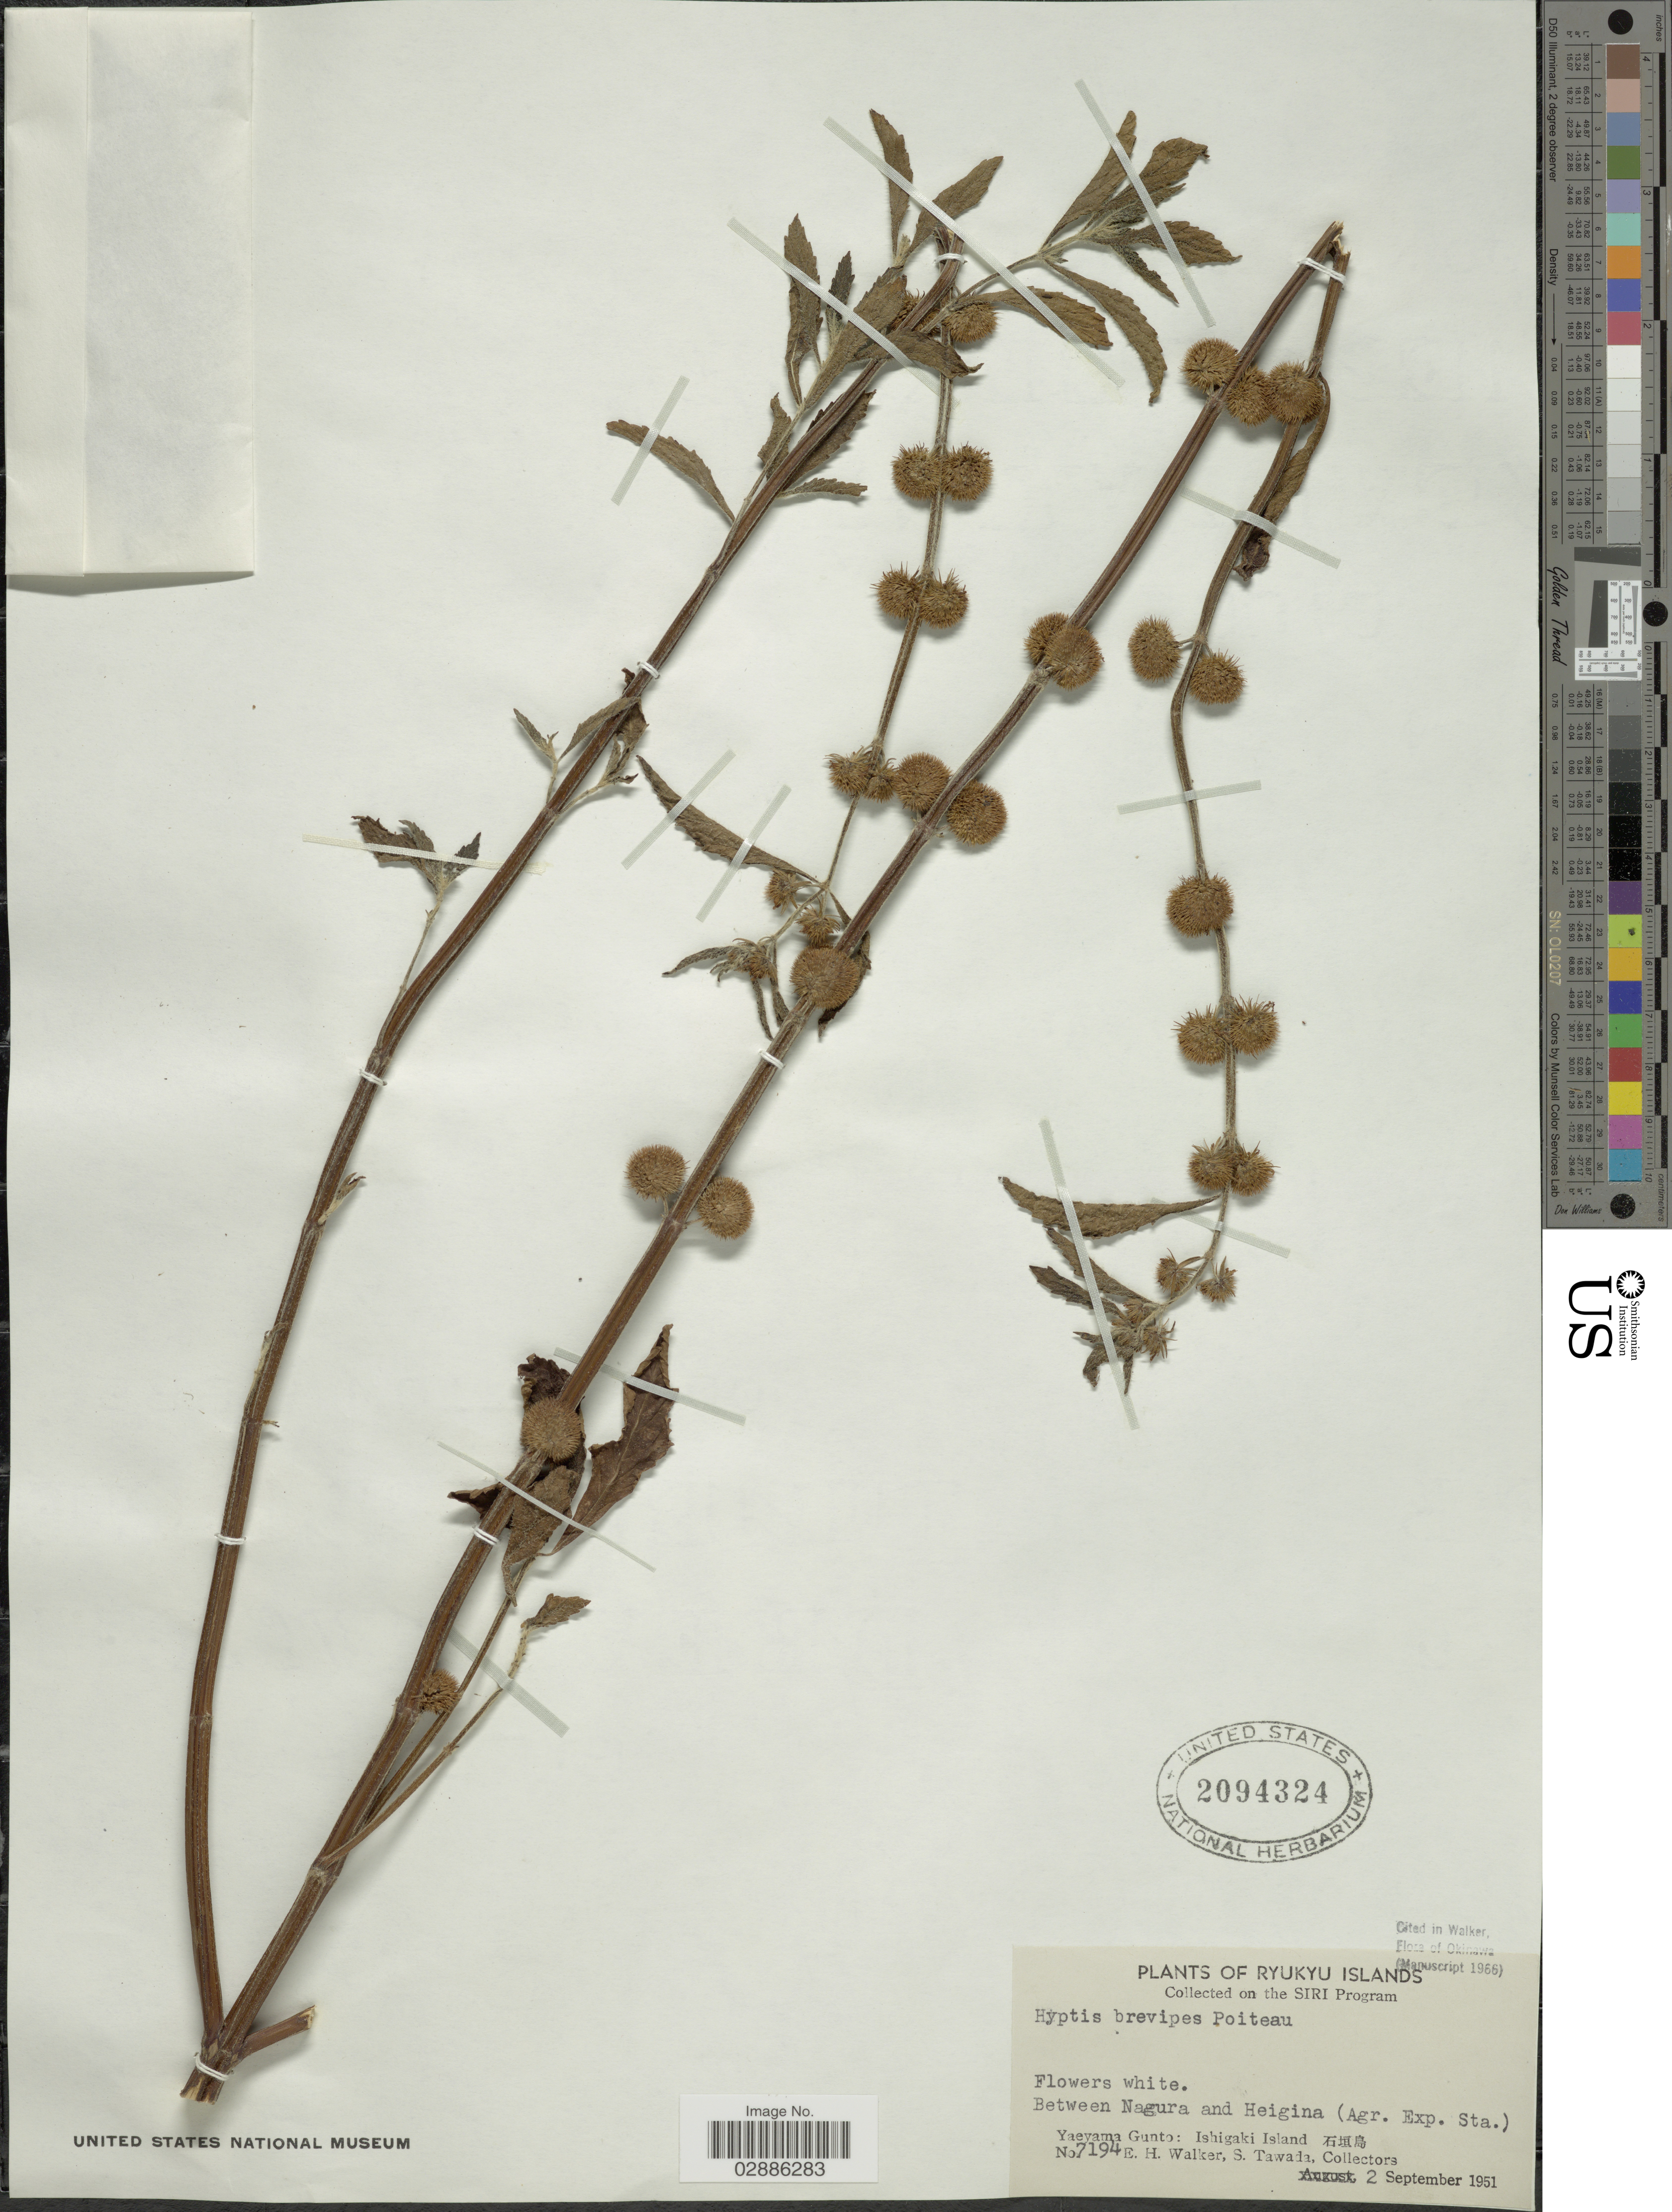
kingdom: Plantae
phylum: Tracheophyta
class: Magnoliopsida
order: Lamiales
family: Lamiaceae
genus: Hyptis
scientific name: Hyptis brevipes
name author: Poit.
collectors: E. H. Walker & S. Tawada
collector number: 7194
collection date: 1951-09-02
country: Japan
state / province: Okinawa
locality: Ryukyu Islands, Between Nagura and Heigina (Agr. Exp. Sta.). Yaeyama Gunto: Ishigaki Island.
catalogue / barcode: US 2094324